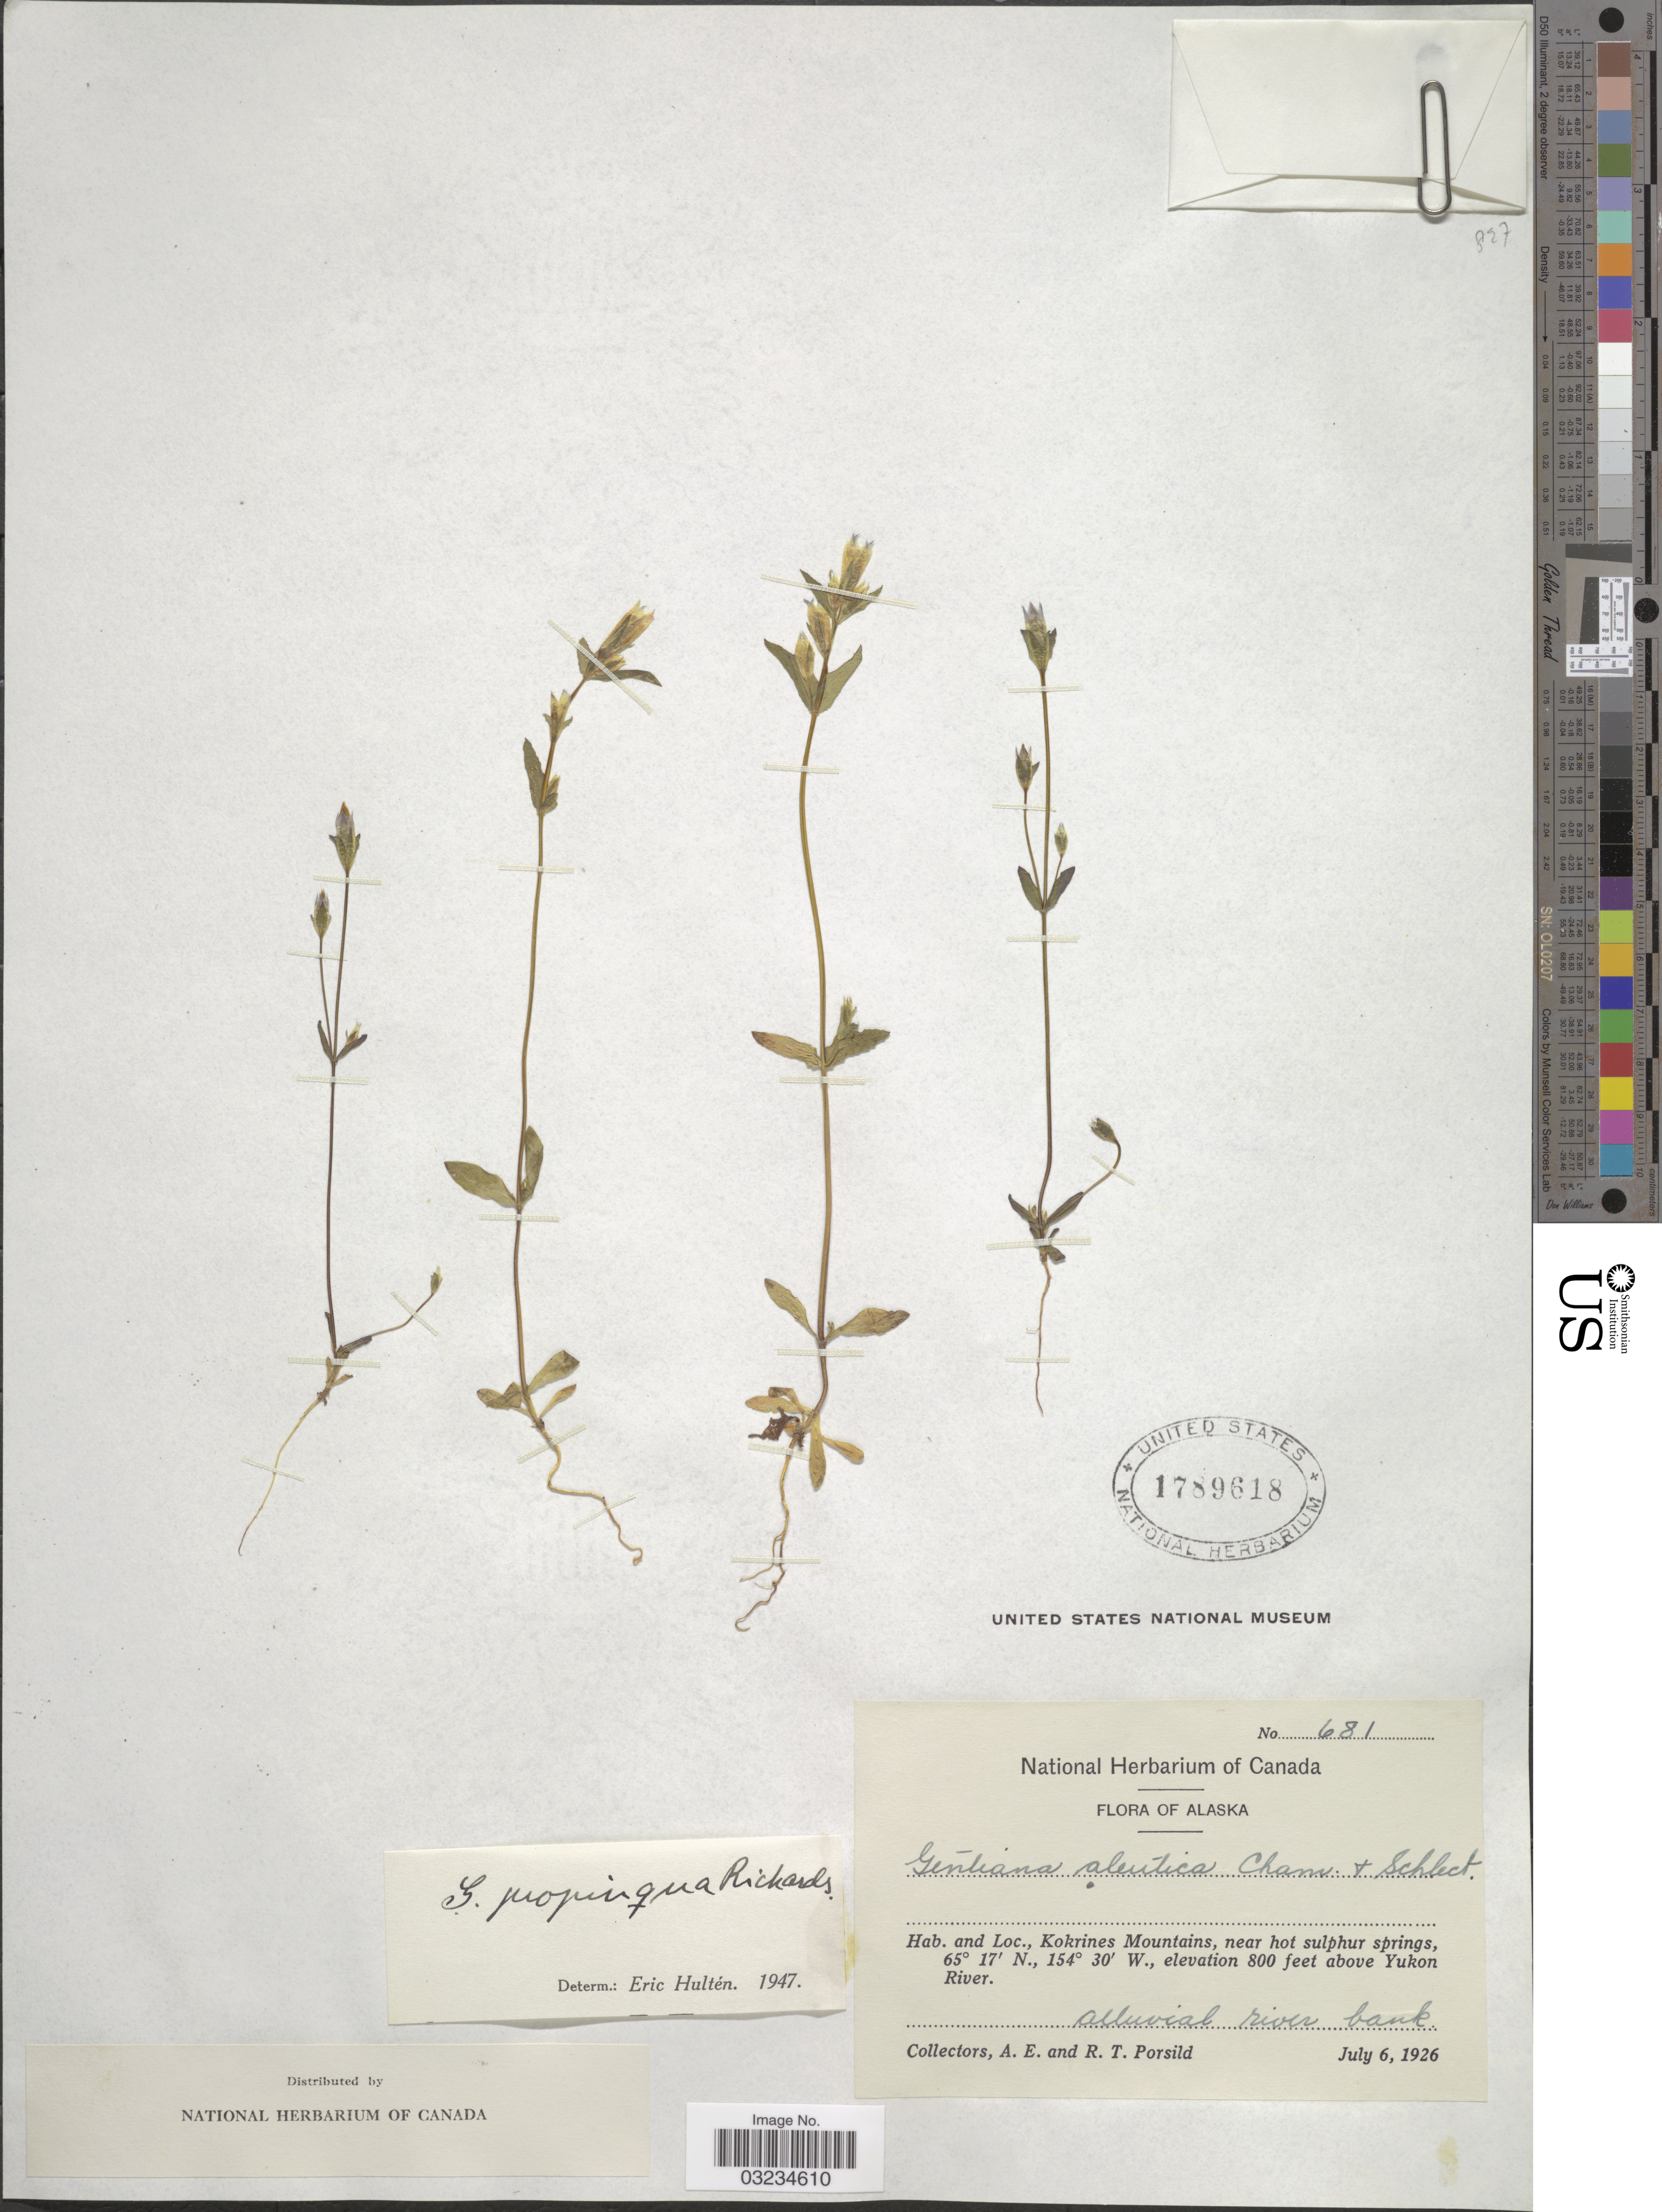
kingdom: Plantae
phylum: Tracheophyta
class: Magnoliopsida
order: Gentianales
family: Gentianaceae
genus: Gentiana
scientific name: Gentiana propinqua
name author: Richards.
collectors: A. E. Porsild & R. T. Porsild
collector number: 681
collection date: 1926-07-06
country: United States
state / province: Alaska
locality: Kokrines Mountains, near hot sulphur springs, above Yukon River.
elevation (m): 244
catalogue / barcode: US 1789618